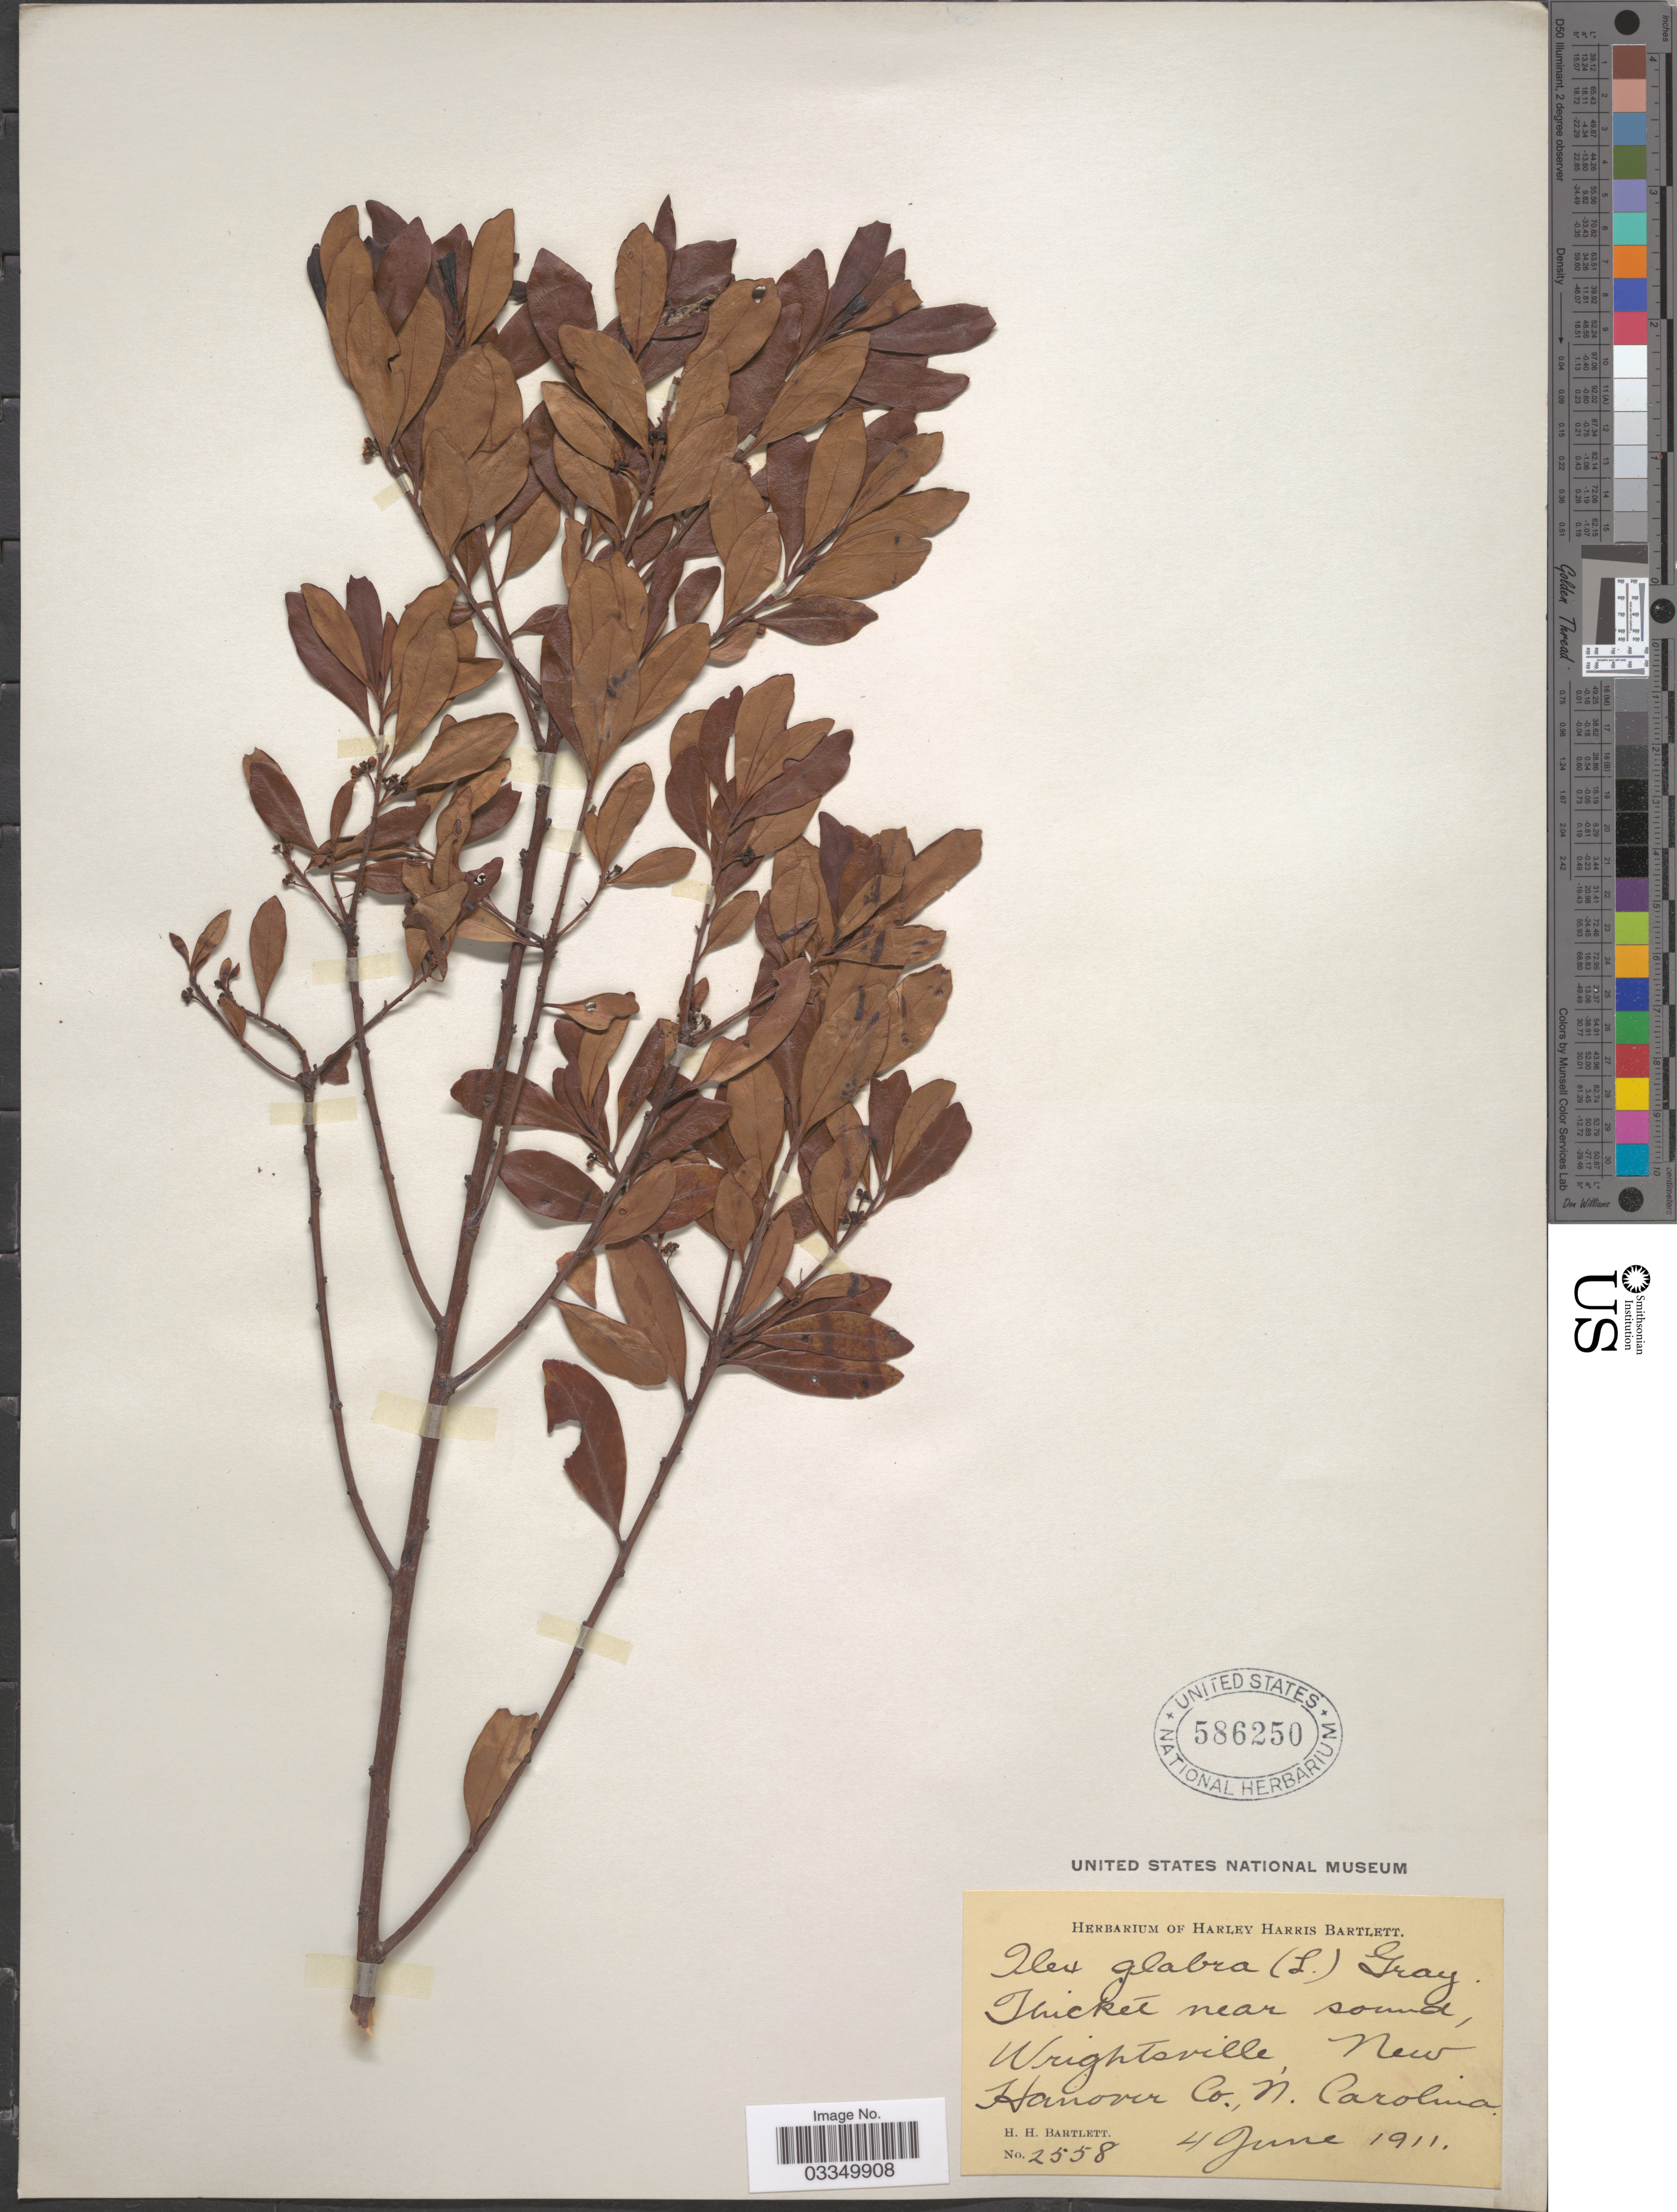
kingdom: Plantae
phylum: Tracheophyta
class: Magnoliopsida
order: Aquifoliales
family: Aquifoliaceae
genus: Ilex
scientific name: Ilex glabra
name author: (L.) A. Gray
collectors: H. H. Bartlett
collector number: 2558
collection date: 1911-06-04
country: United States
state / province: North Carolina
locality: Thicket near sound, Wrightsville, New Hanover Co.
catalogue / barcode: US 586250